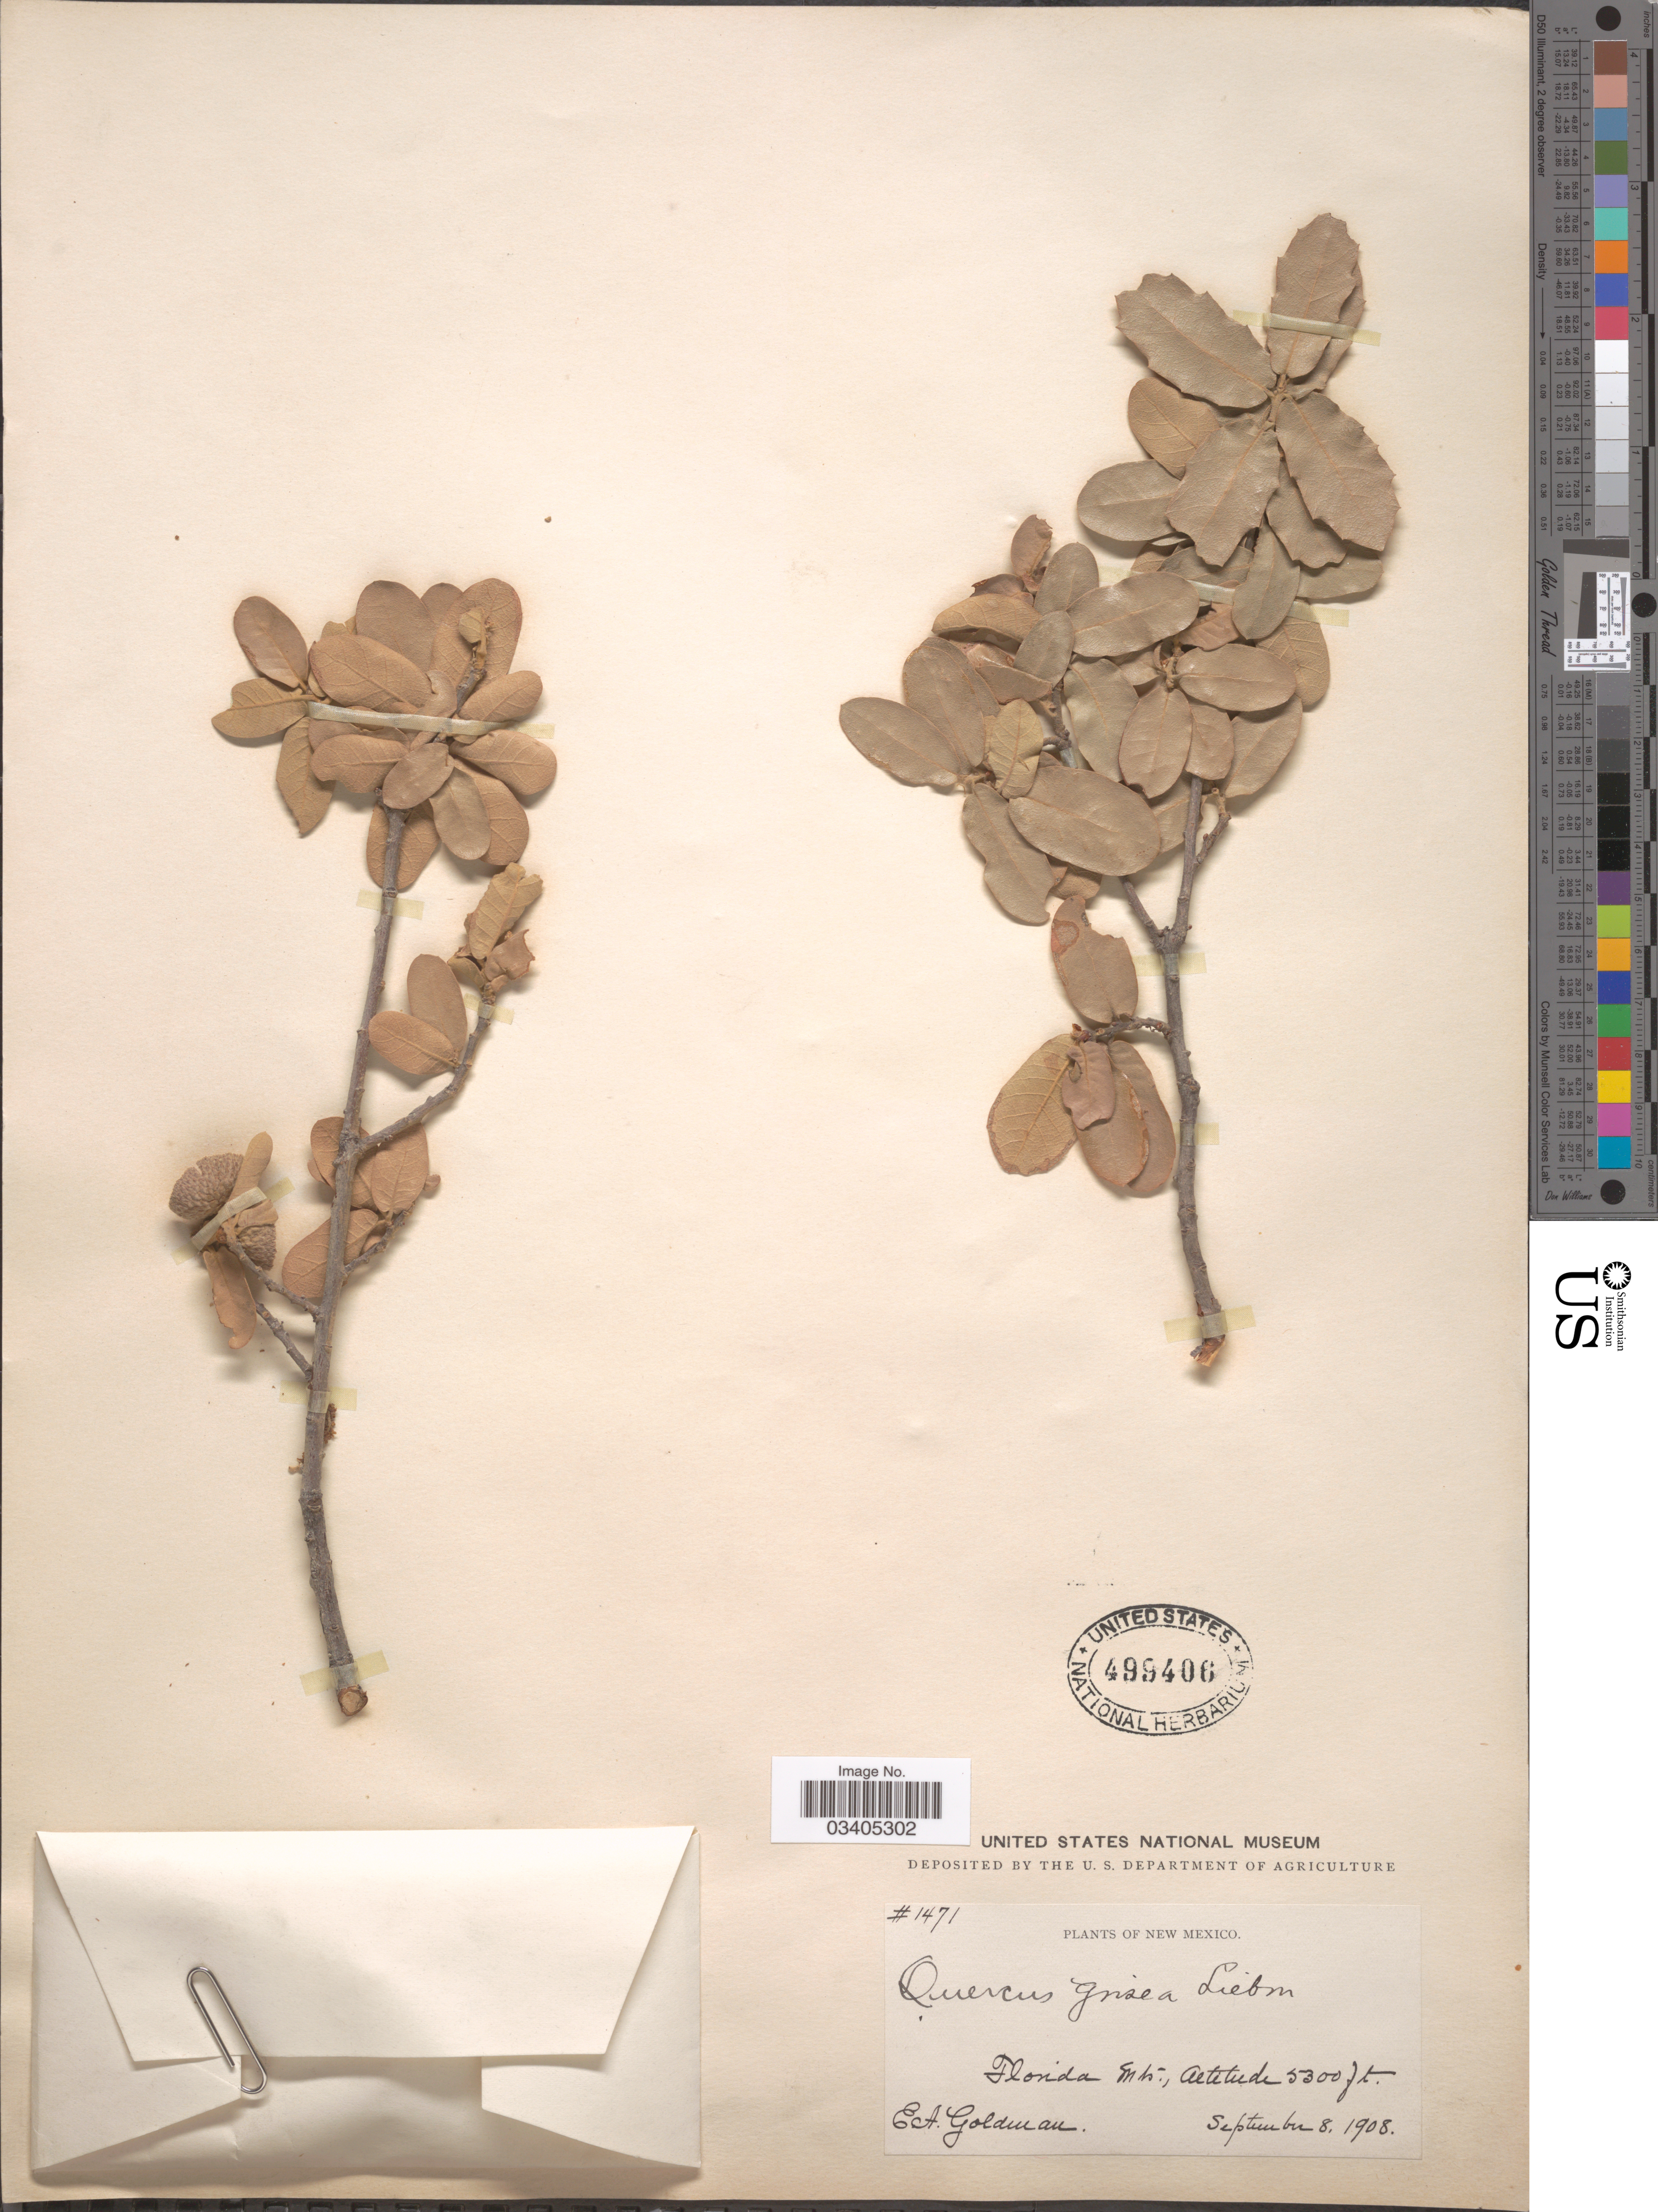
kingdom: Plantae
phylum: Tracheophyta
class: Magnoliopsida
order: Fagales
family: Fagaceae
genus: Quercus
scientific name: Quercus grisea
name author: Liebm.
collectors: E. A. Goldman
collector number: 1471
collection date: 1908-09-08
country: United States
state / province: New Mexico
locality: Florida Mts.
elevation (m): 1615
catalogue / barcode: US 499406